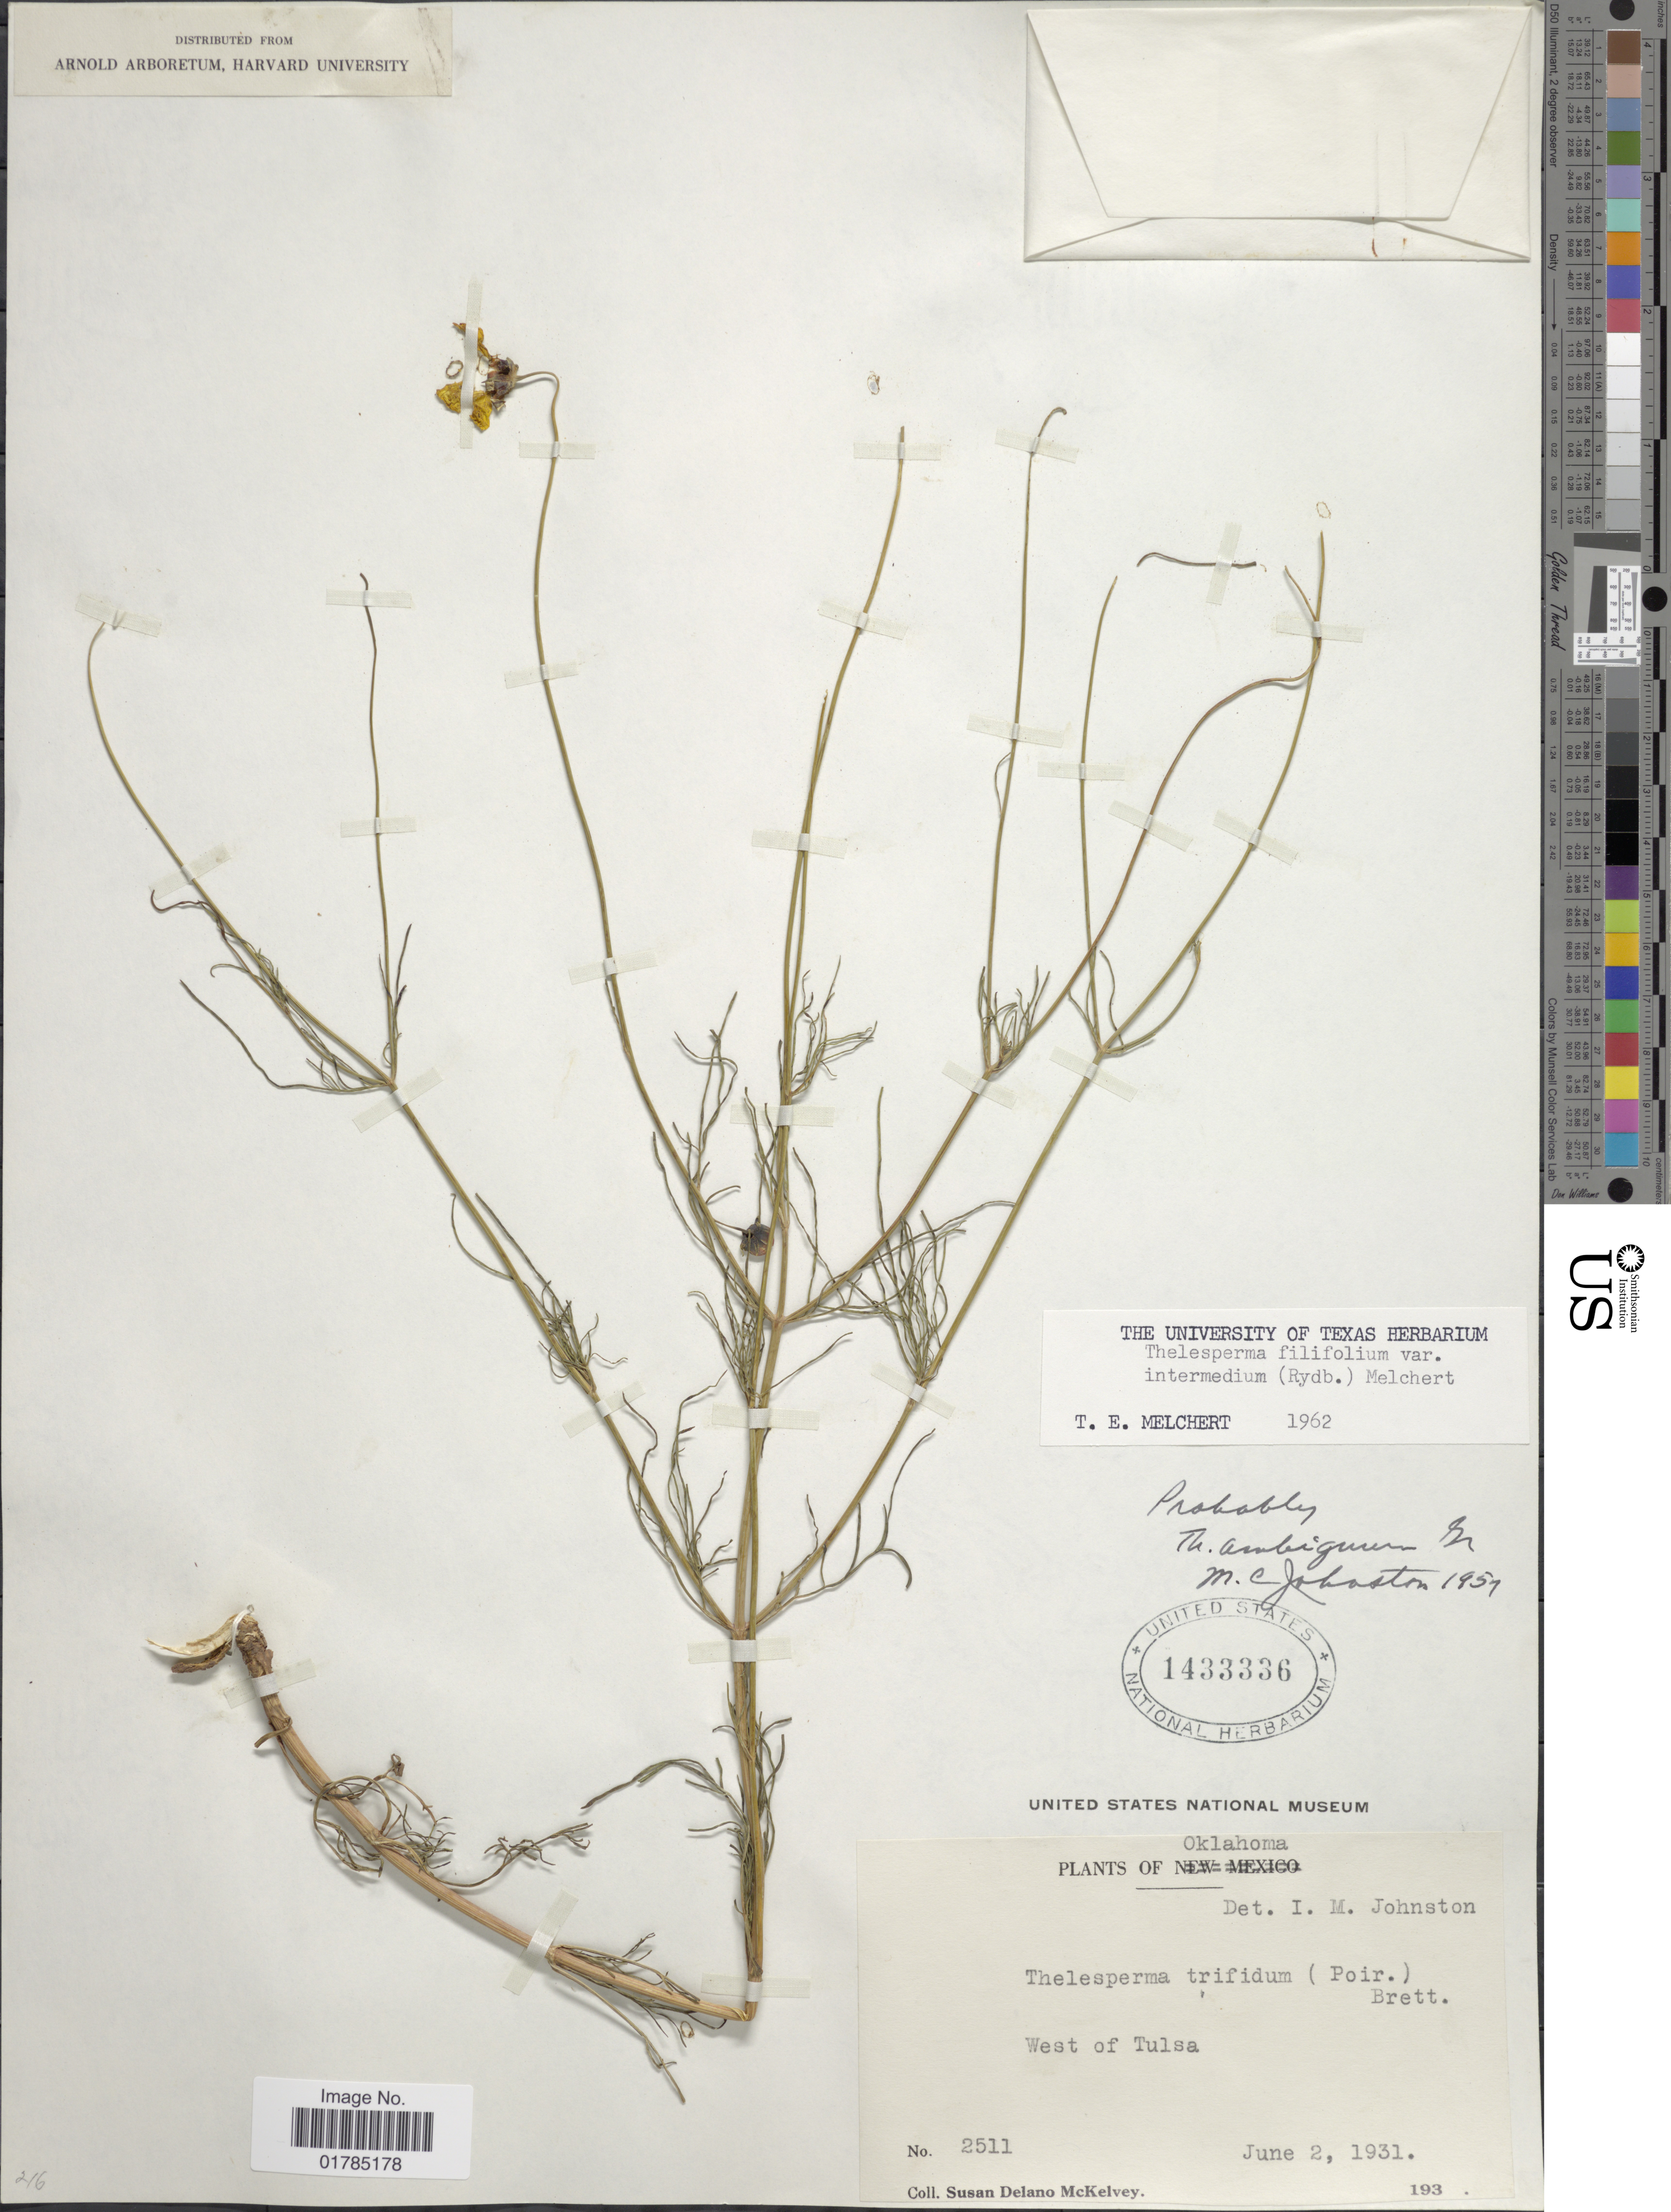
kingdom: Plantae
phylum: Tracheophyta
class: Magnoliopsida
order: Asterales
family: Asteraceae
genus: Thelesperma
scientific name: Thelesperma filifolium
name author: (Hook.) A. Gray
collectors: S. A. McKelvey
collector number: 2511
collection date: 1931-06-02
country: United States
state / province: Oklahoma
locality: West Of Tulsa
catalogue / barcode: US 1433336